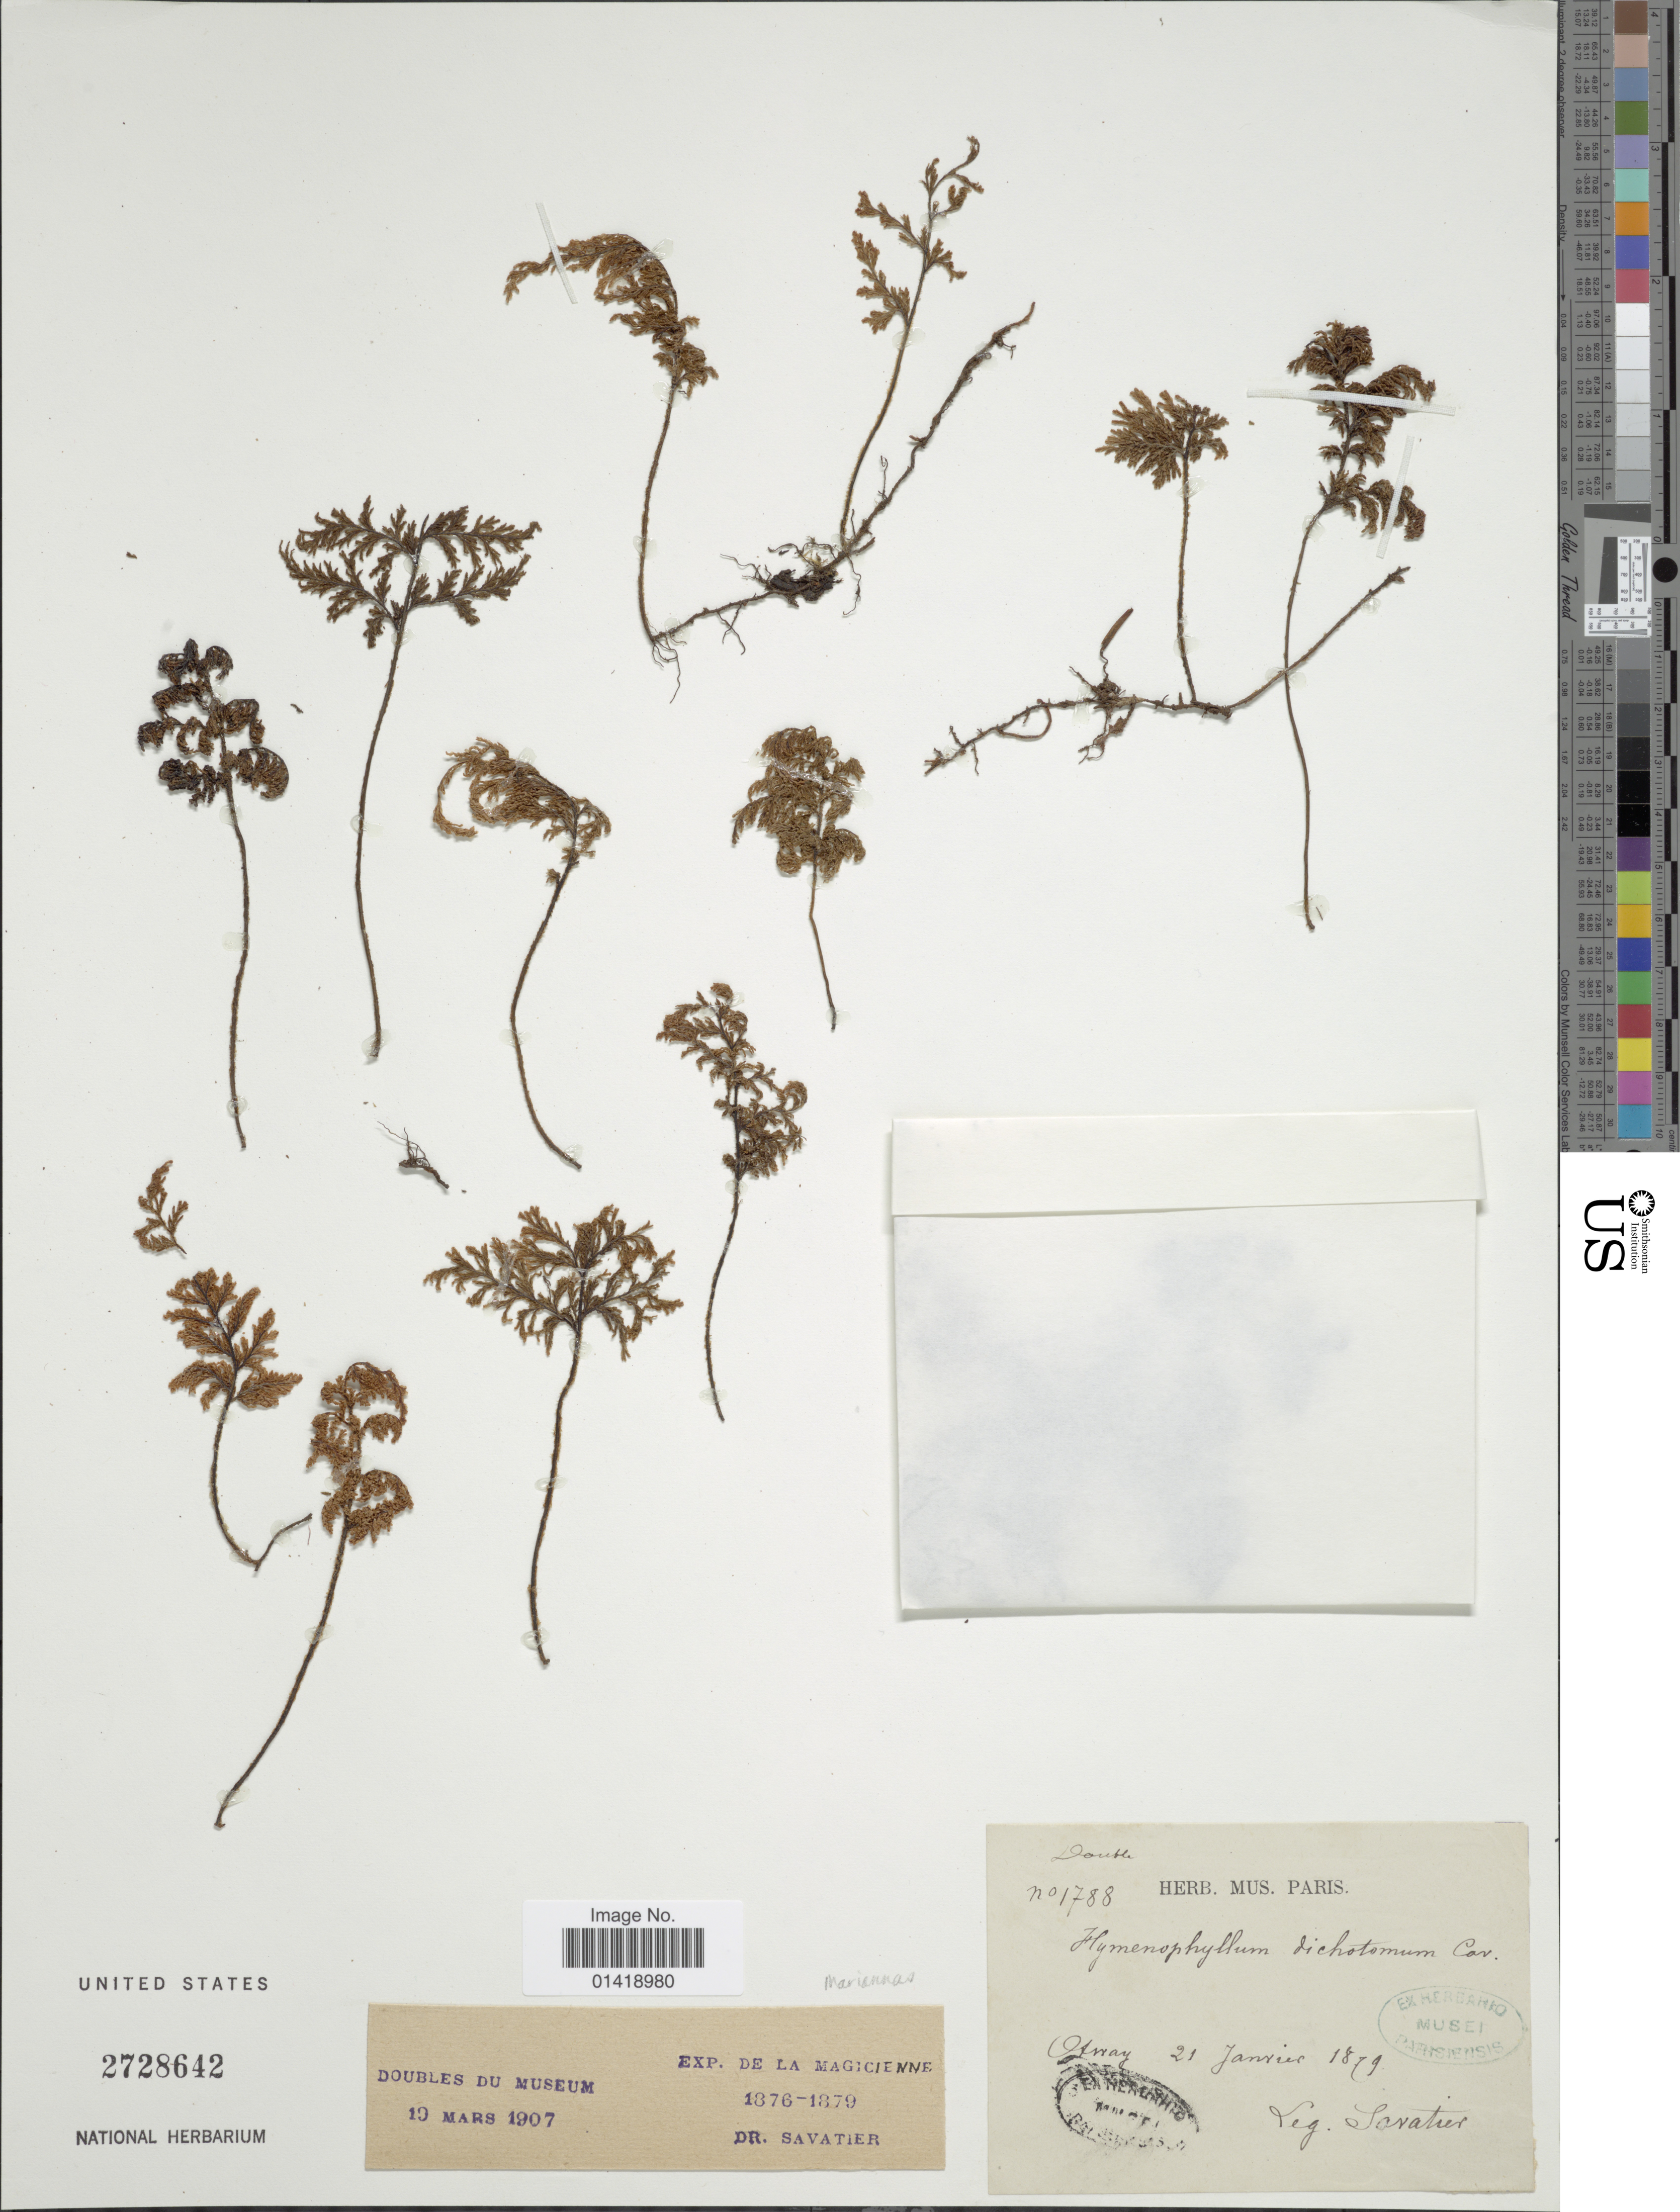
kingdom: Plantae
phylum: Tracheophyta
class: Polypodiopsida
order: Hymenophyllales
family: Hymenophyllaceae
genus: Hymenophyllum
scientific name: Hymenophyllum dichotomum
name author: Cav.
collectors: Savatier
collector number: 1788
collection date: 1879-01-21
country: Northern Mariana Islands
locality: Array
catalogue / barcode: US 2728642